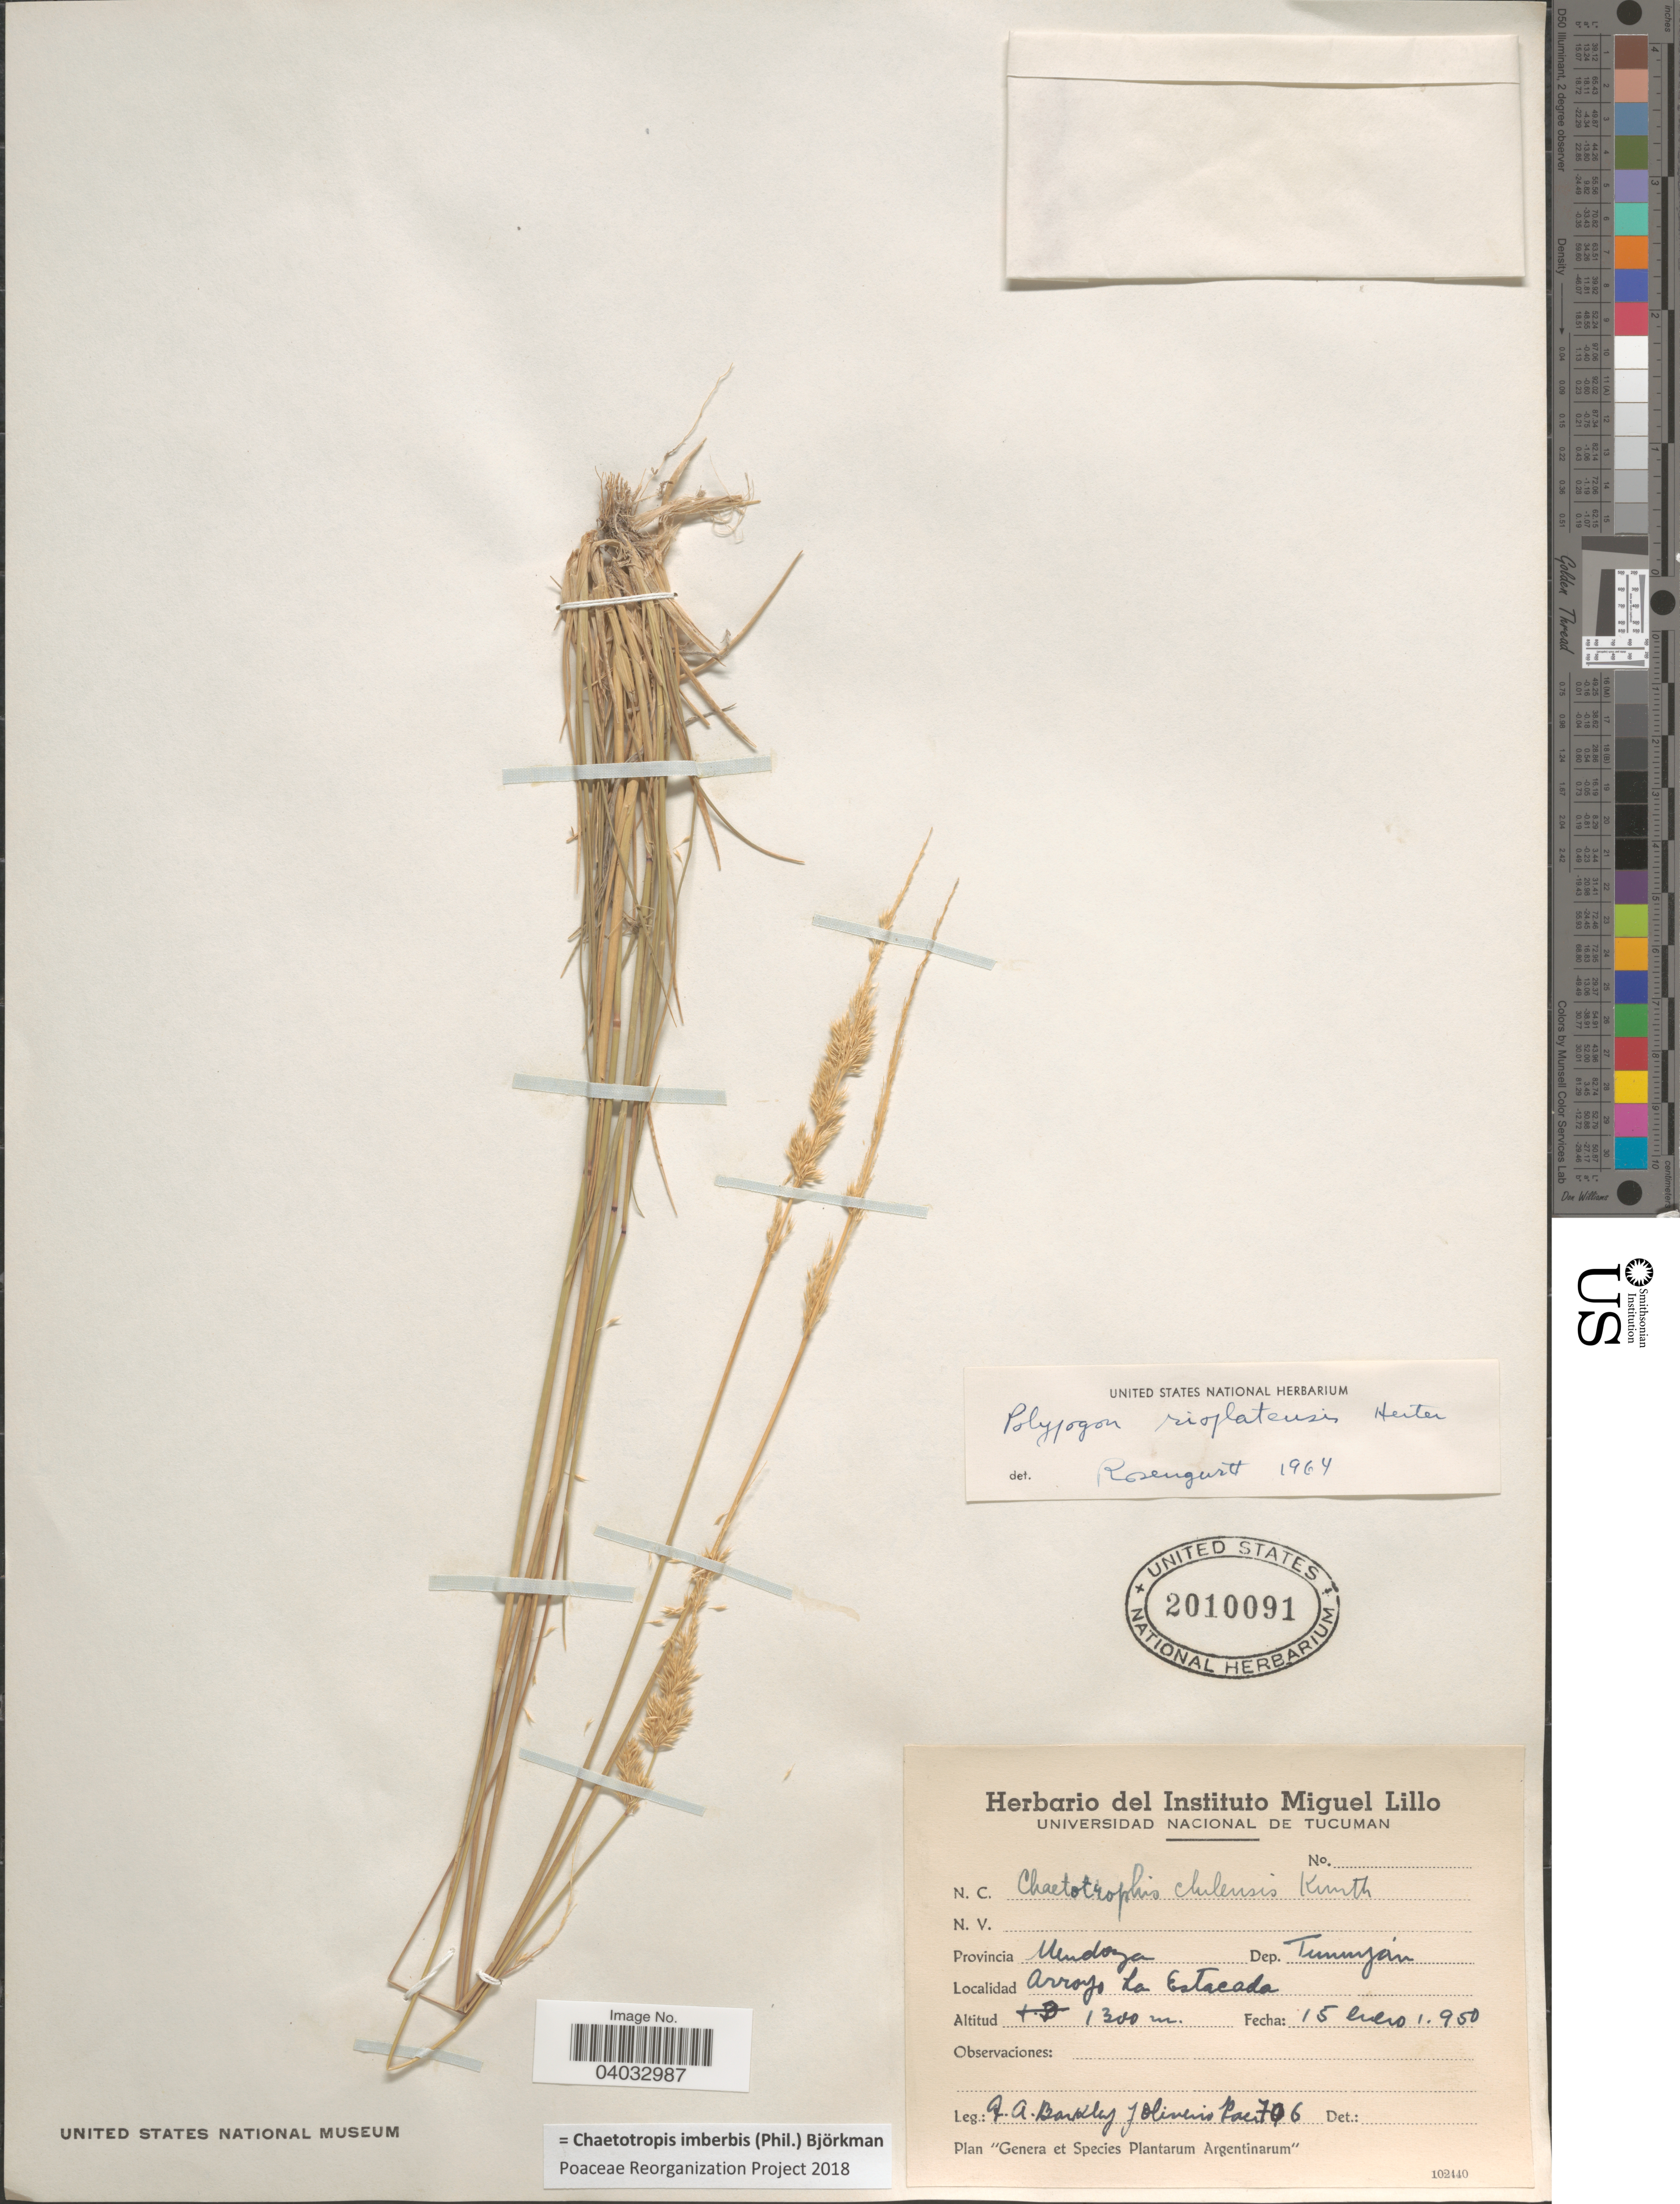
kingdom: Plantae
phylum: Tracheophyta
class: Liliopsida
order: Poales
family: Poaceae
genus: Chaetotropis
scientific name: Chaetotropis imberbis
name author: (Phil.) Björkman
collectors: F. A. Barkley & J. Oliveiro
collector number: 706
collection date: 1950-01-15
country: Argentina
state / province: Mendoza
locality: Dep. Tunuyán. Arroyo La Estacada.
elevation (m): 1300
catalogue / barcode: US 2010091